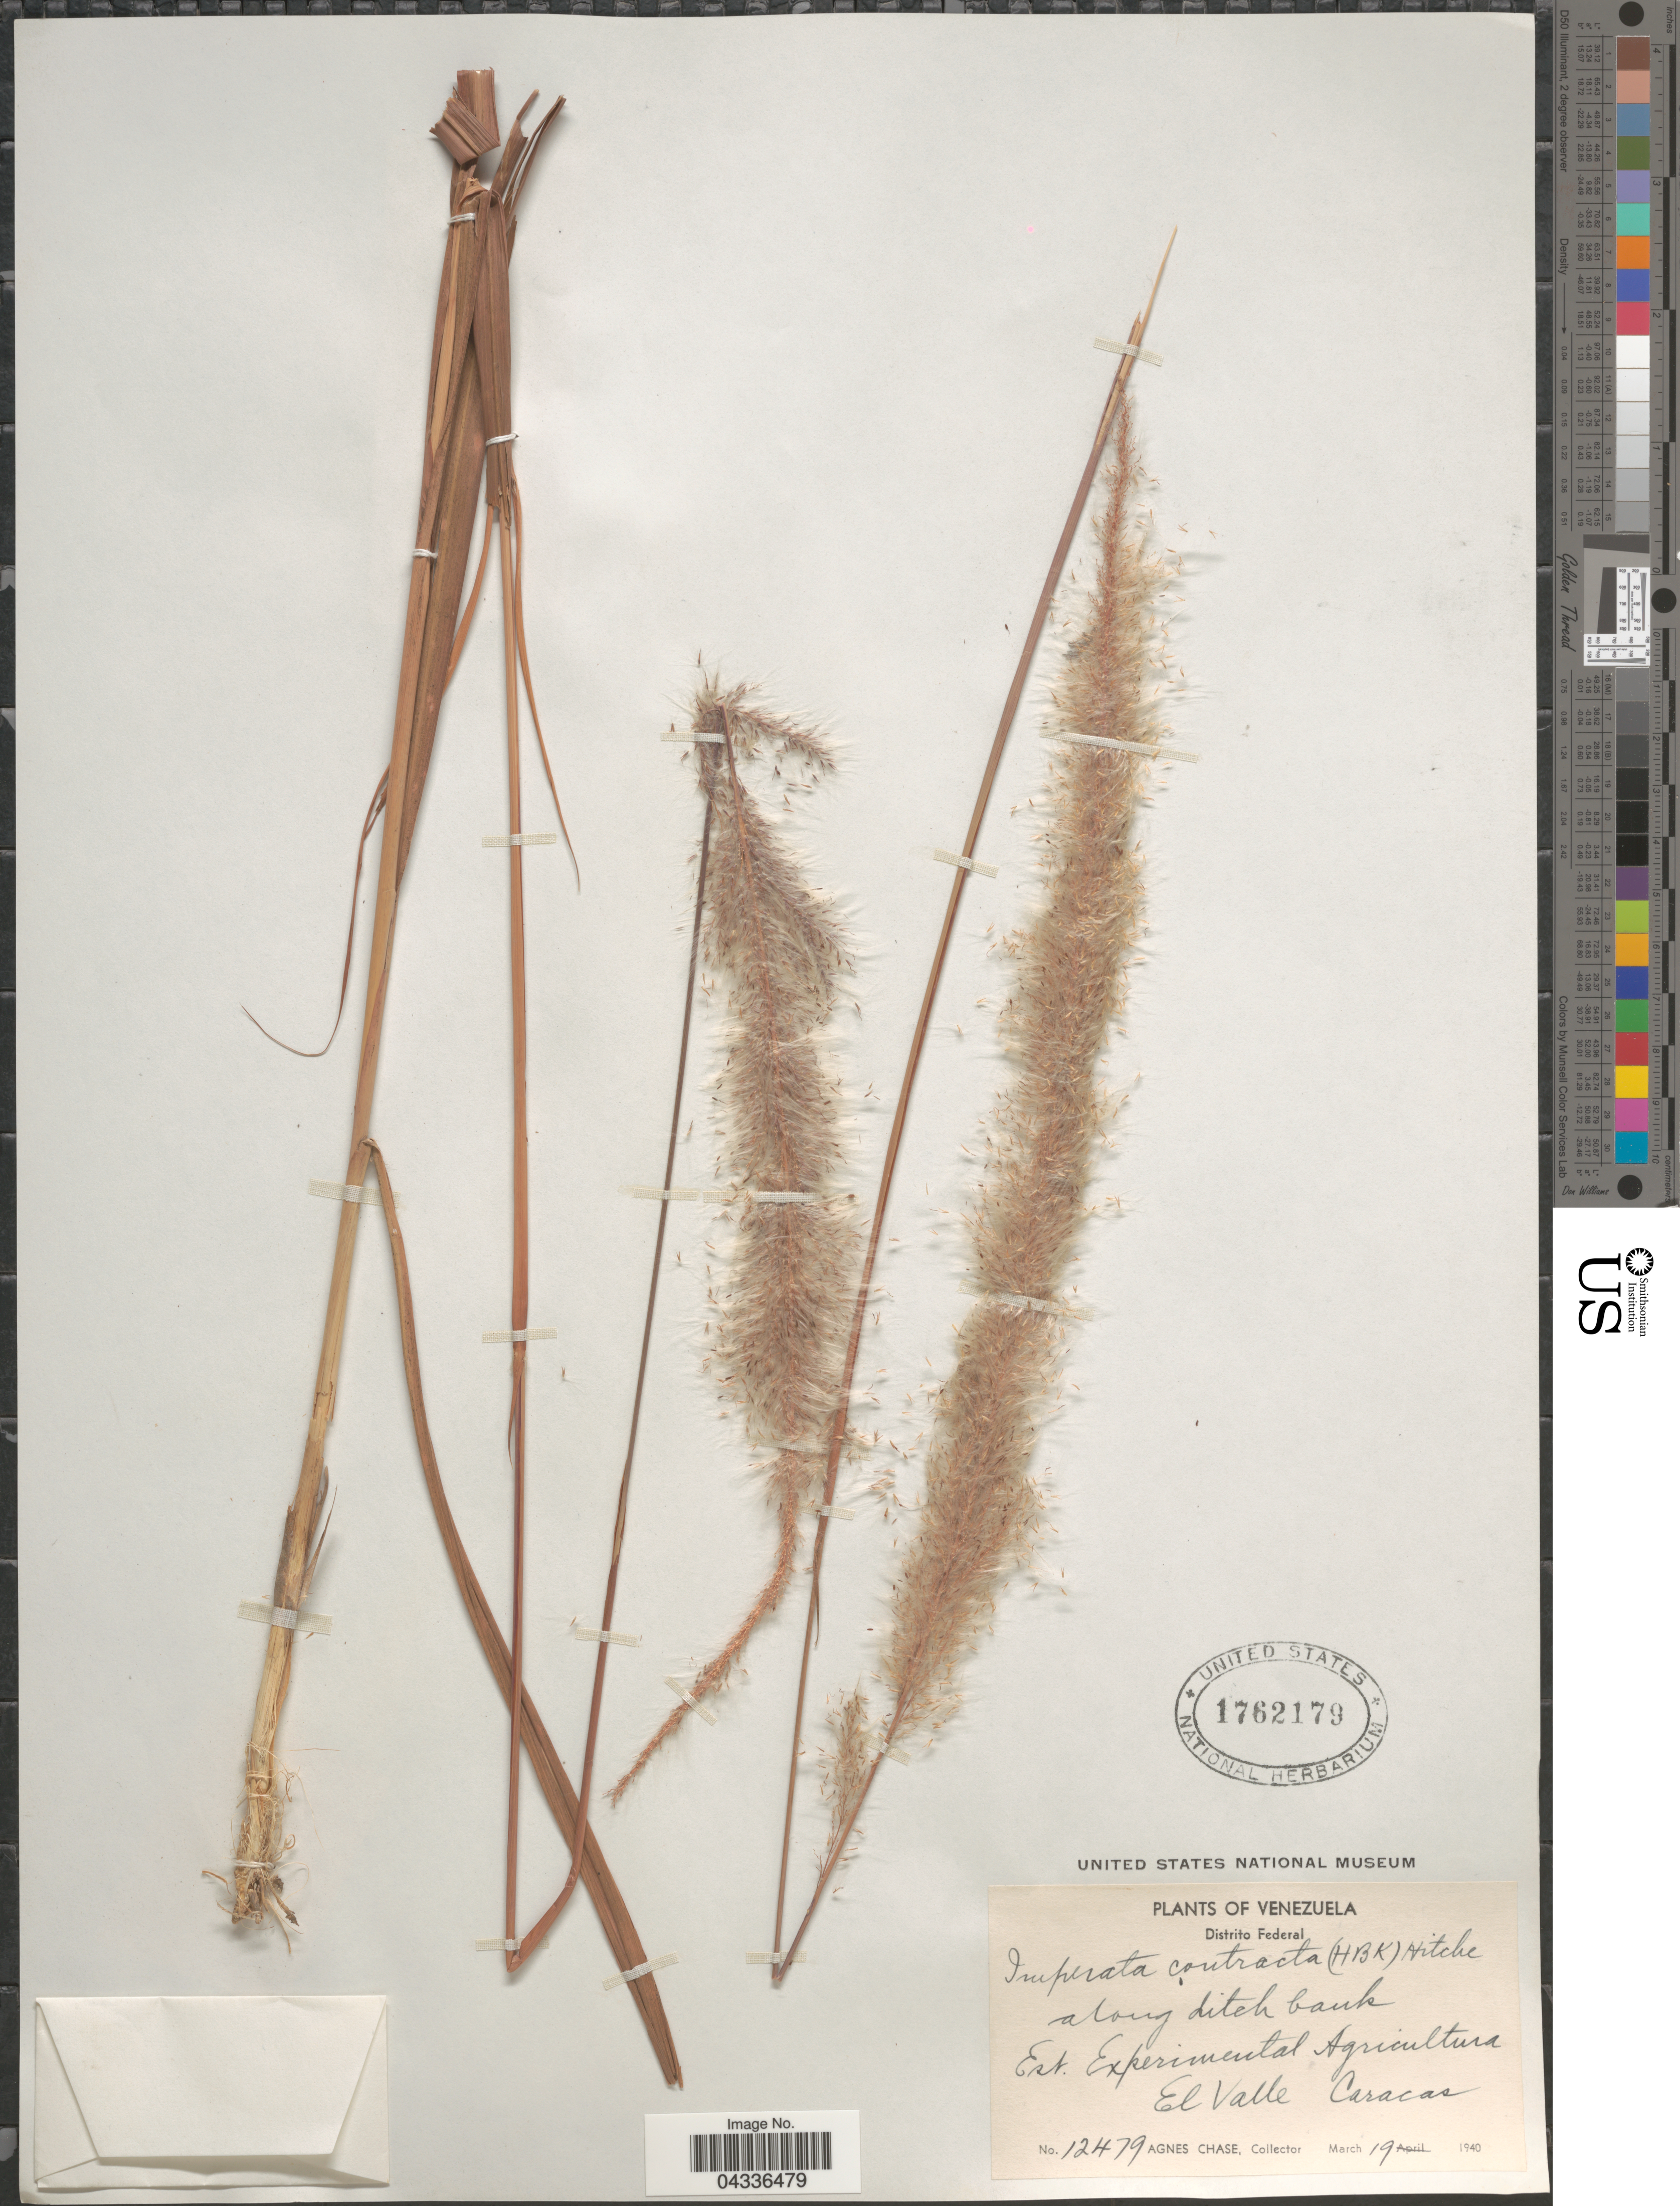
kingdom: Plantae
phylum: Tracheophyta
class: Liliopsida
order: Poales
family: Poaceae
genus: Imperata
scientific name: Imperata contracta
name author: (Kunth) Hitchc.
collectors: A. Chase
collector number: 12479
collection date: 1940-03-19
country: Venezuela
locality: Distrito Federal. Along ditch bank. Est. Experimental Agricultura. El Valle Caracas.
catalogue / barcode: US 1762179